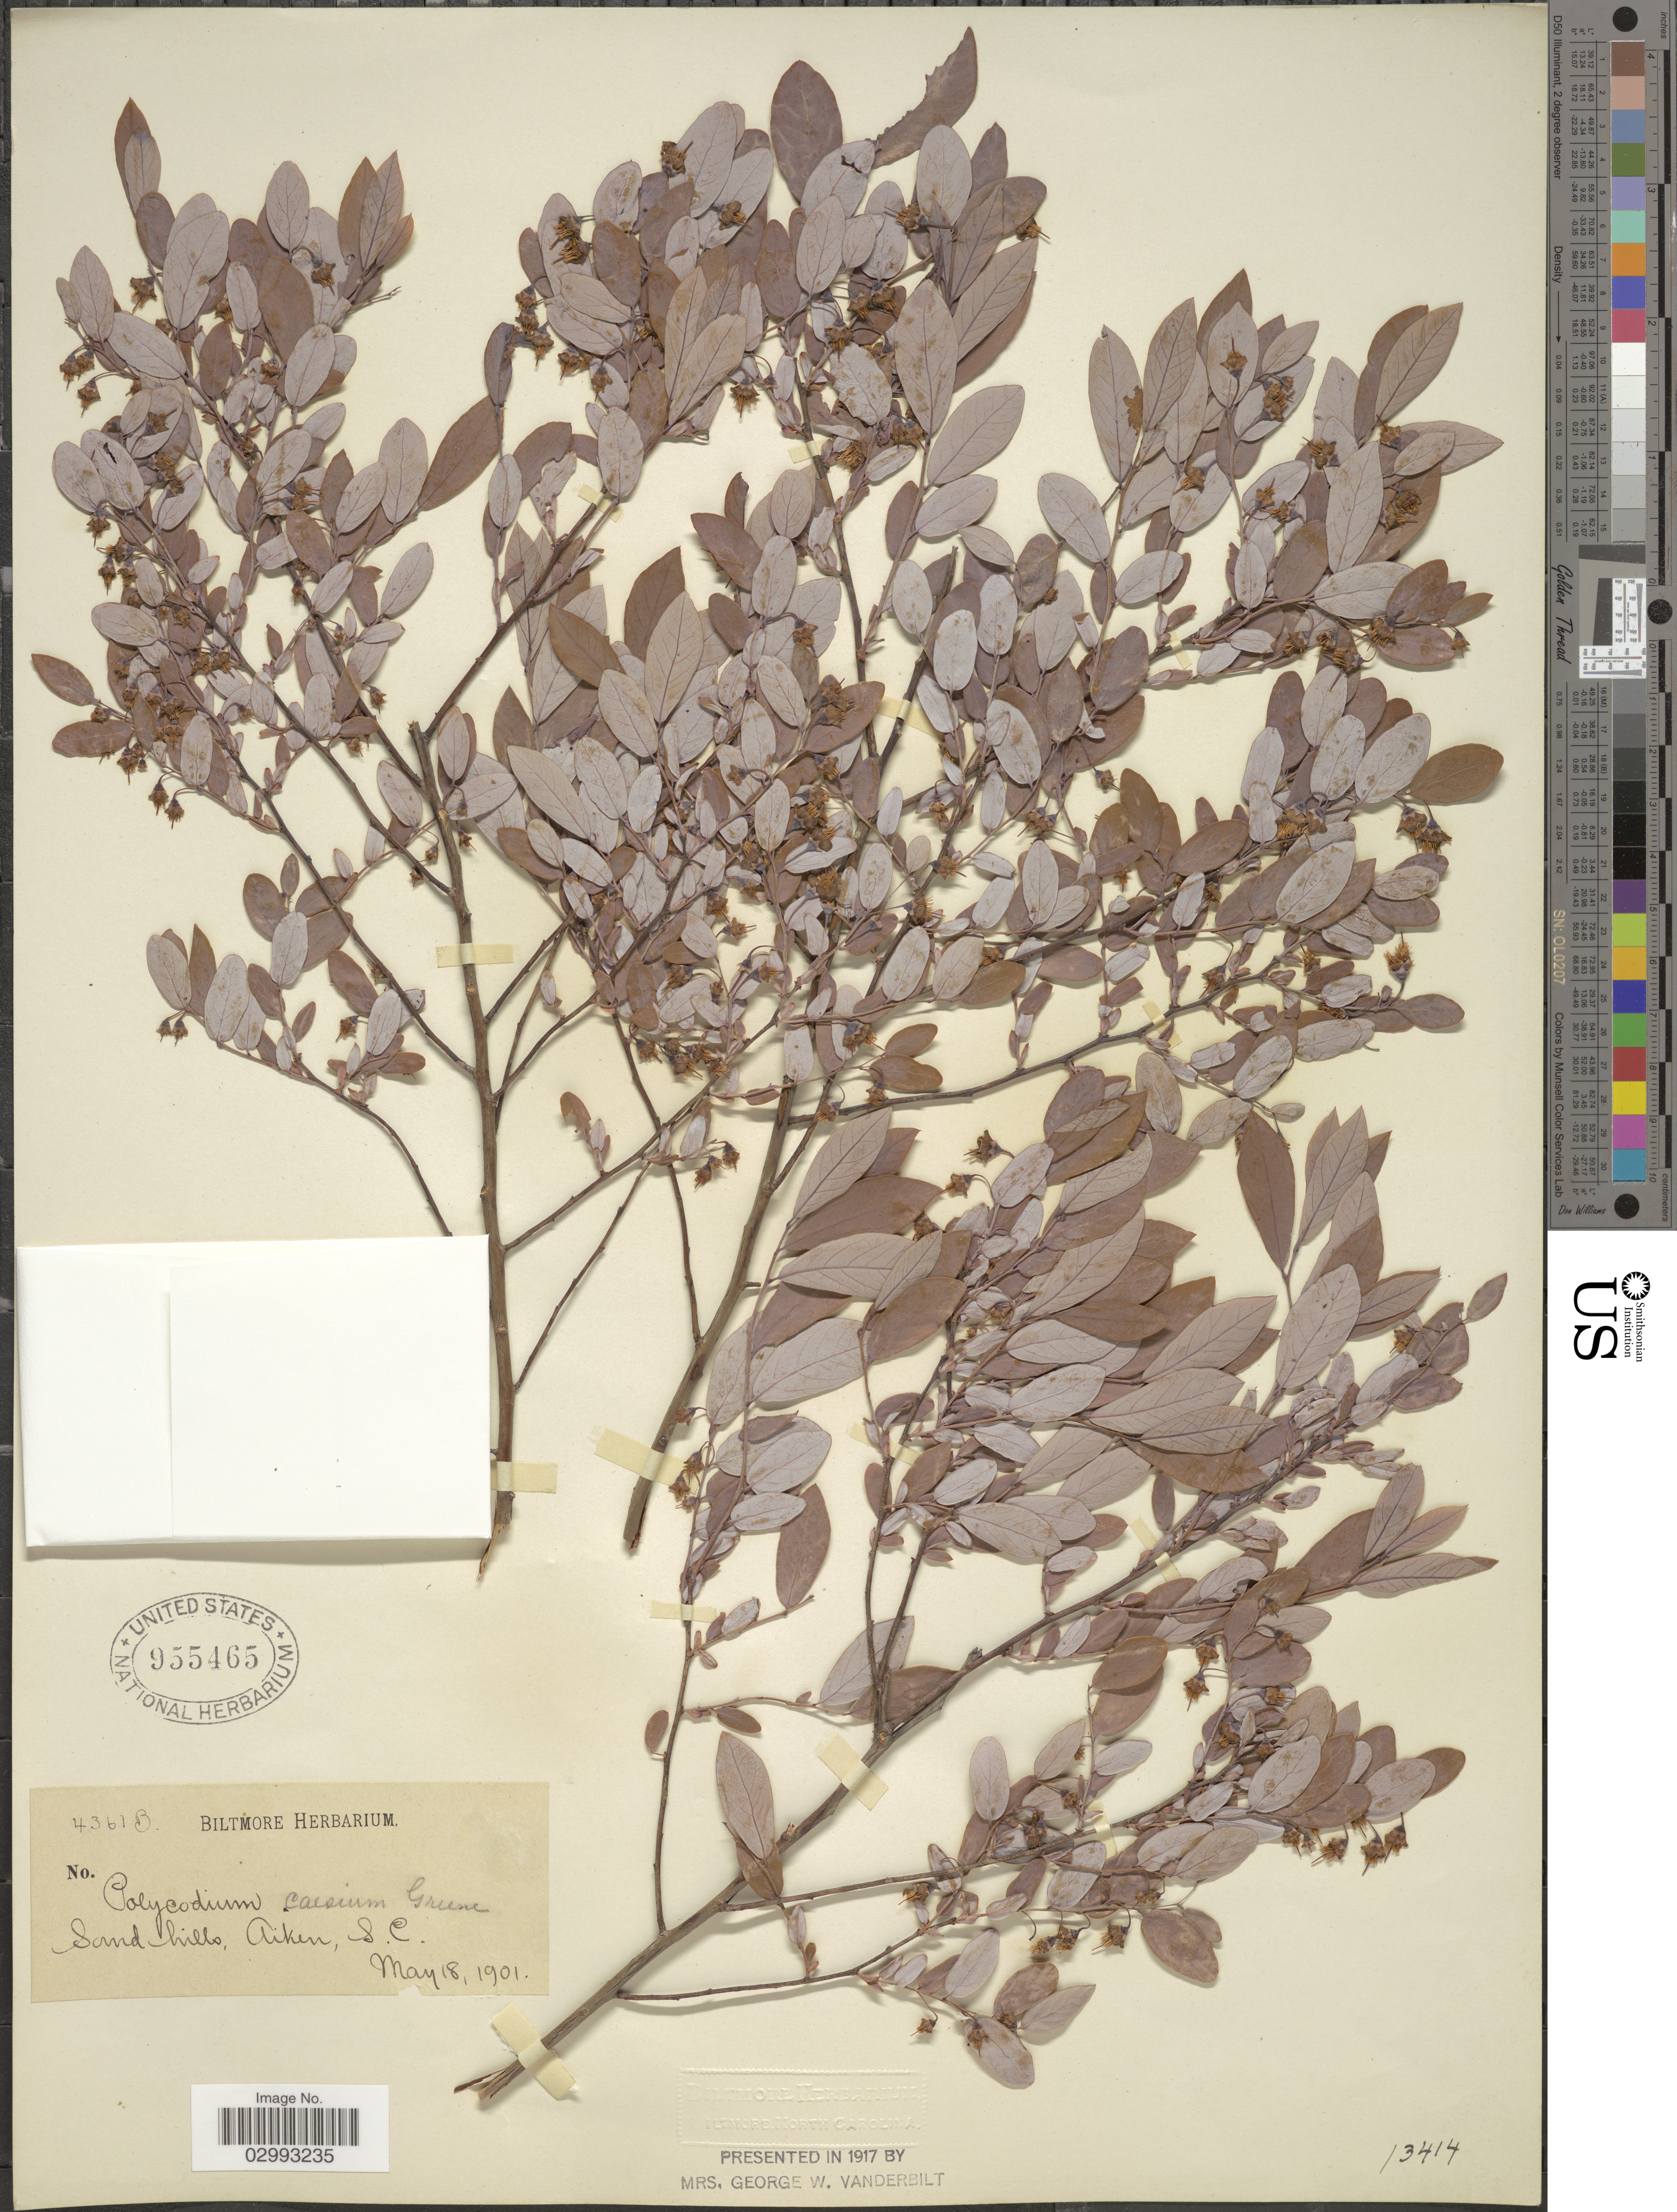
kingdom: Plantae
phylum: Tracheophyta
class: Magnoliopsida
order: Ericales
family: Ericaceae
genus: Polycodium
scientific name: Polycodium revolutum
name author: (Greene) Greene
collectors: ex herb. Biltmore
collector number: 4361B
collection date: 1901-05-18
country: United States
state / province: South Carolina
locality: Aiken.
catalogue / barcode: US 955465